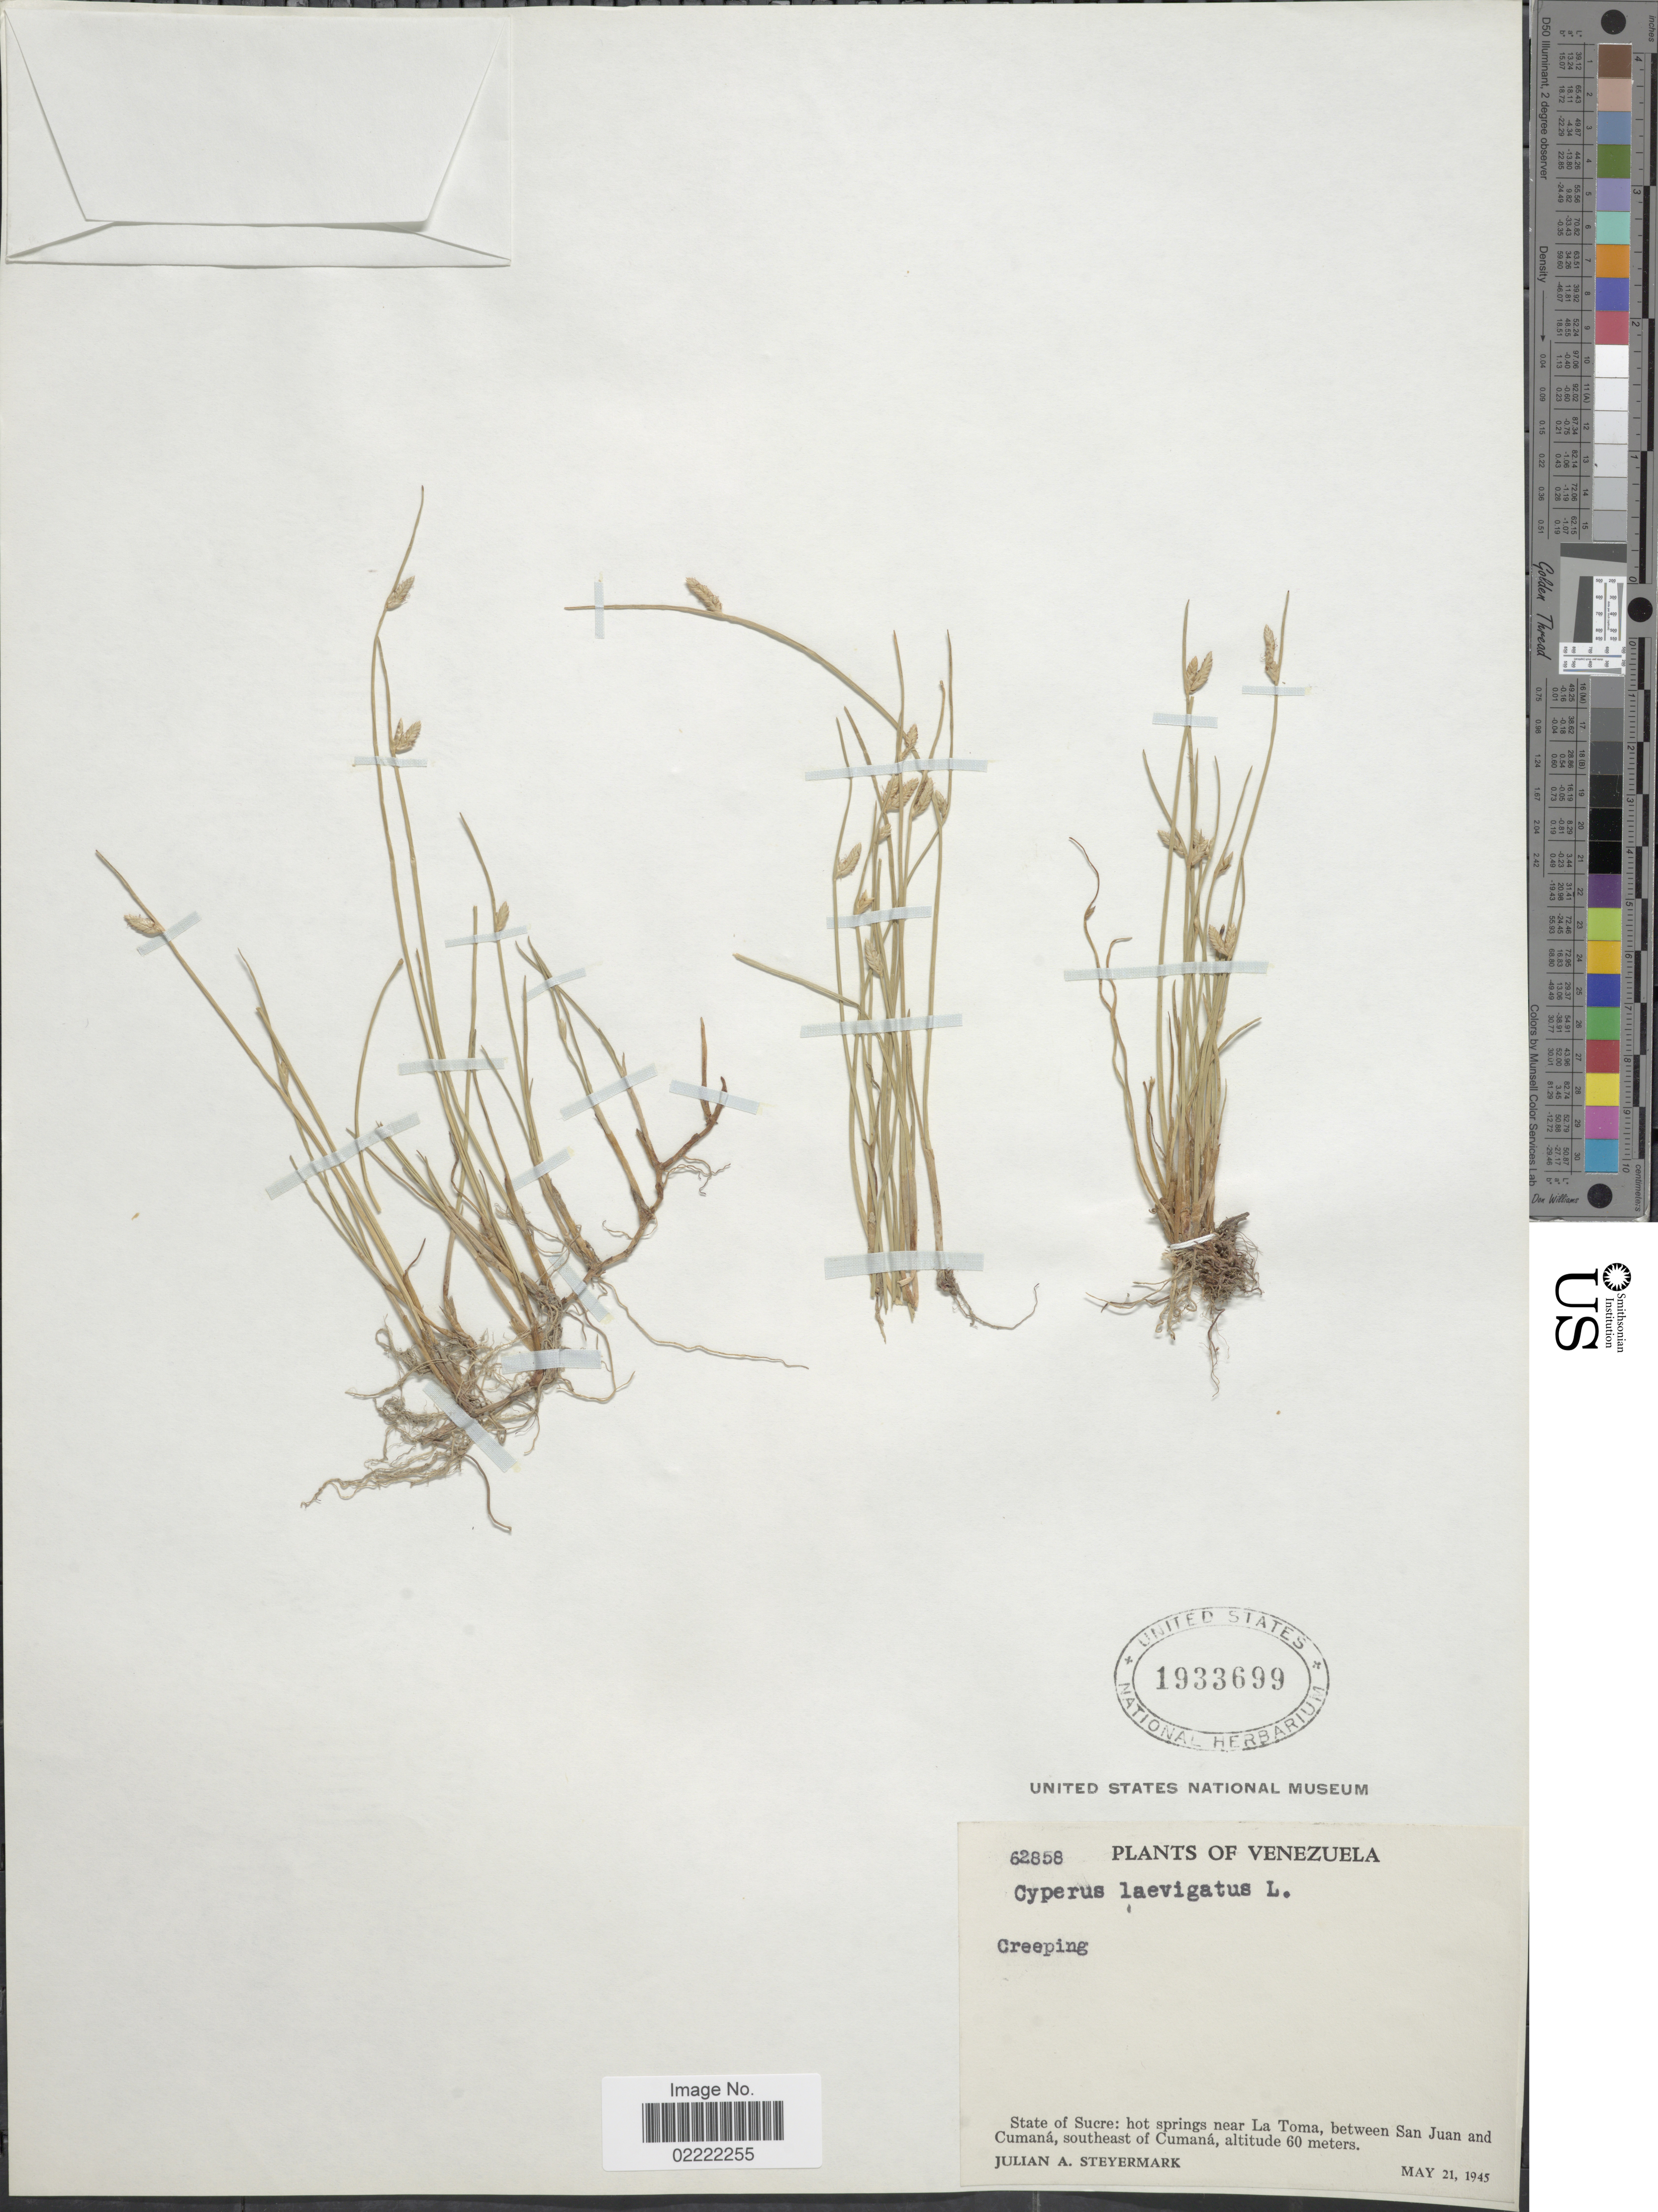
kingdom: Plantae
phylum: Tracheophyta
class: Liliopsida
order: Poales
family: Cyperaceae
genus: Cyperus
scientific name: Cyperus laevigatus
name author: L.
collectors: J. Steyermark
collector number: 62858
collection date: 1945-05-21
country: Venezuela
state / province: Sucre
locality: State of Sucre: hot springs near La Toma, between San Juan and Cumana, southeast of Cumana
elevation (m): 60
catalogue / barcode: US 1933699